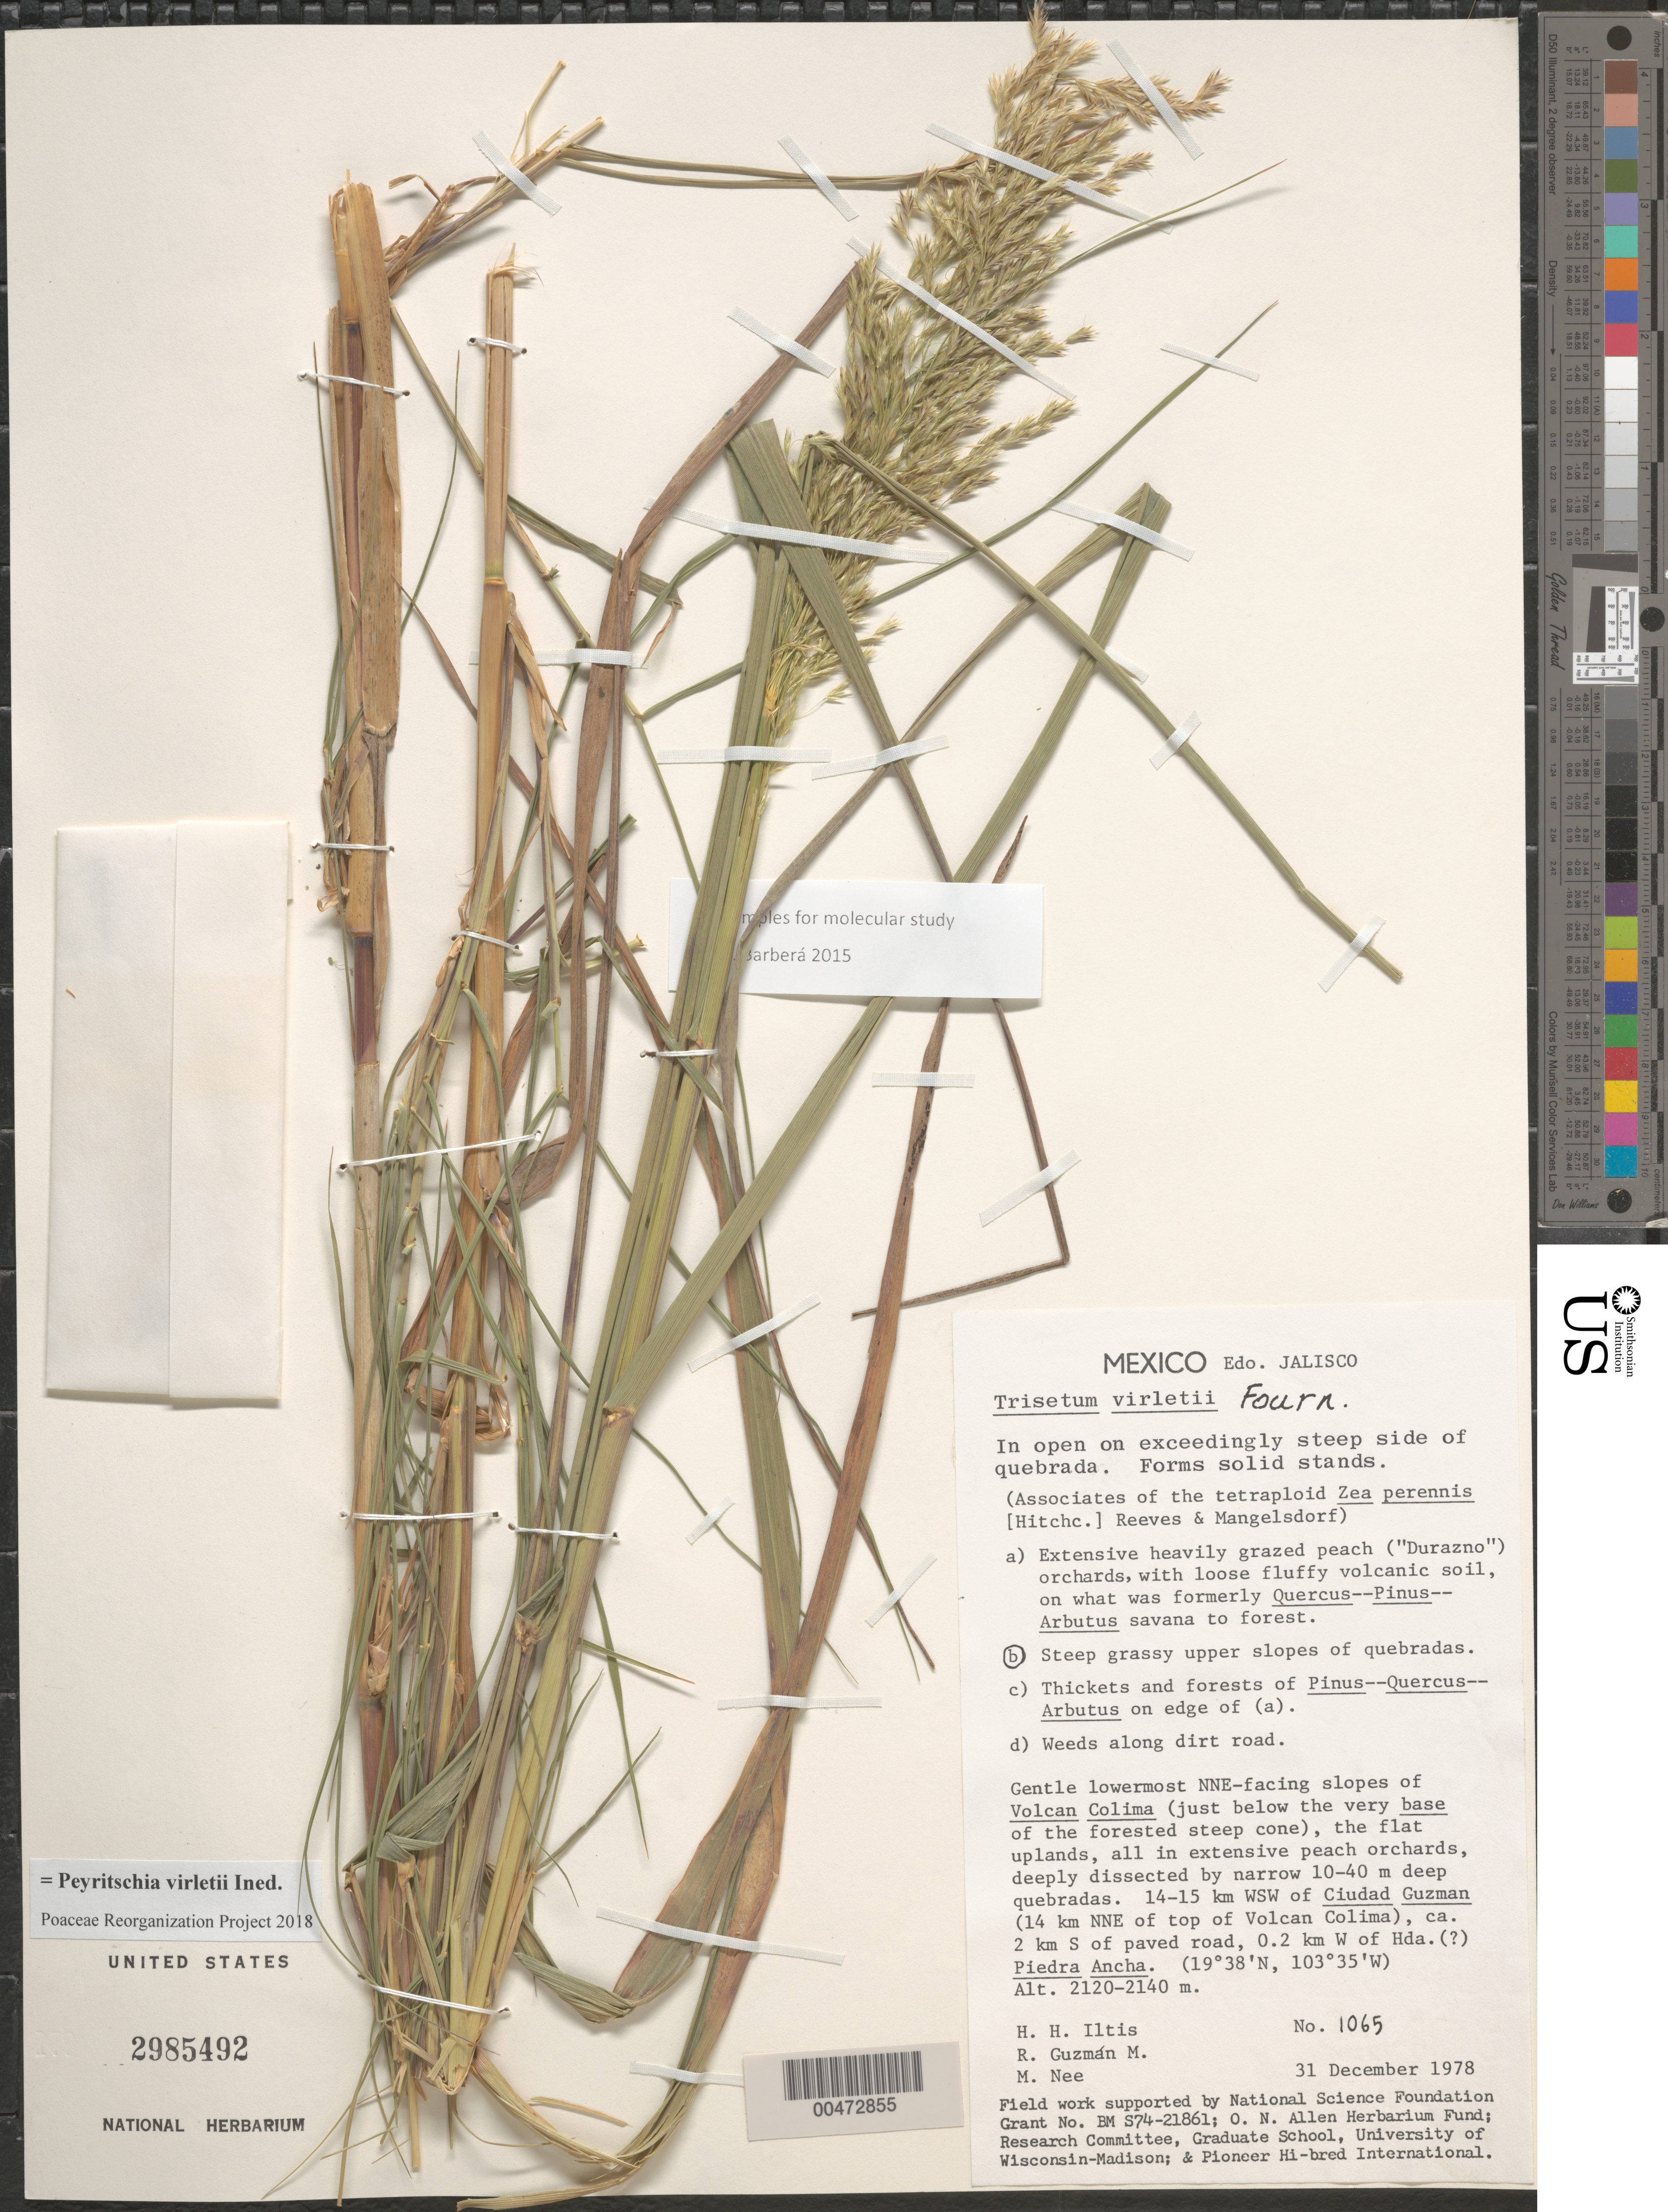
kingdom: Plantae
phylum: Tracheophyta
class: Liliopsida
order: Poales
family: Poaceae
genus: Peyritschia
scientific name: Peyritschia virletii ined.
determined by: Poaceae Reorganization Project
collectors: H. H. Iltis, R. Guzm n-M. & M. Nee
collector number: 1065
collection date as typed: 31 Dec 1978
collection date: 1978-12-31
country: Mexico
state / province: Jalisco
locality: Lower NNE slopes of Volcan Colima, 14-15 km WSW of Ciudad Guzman, 14 km NNE of top of Volcan Colima, 2 km W of Hda. Piedra Ancha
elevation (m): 2120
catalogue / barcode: US 2985492